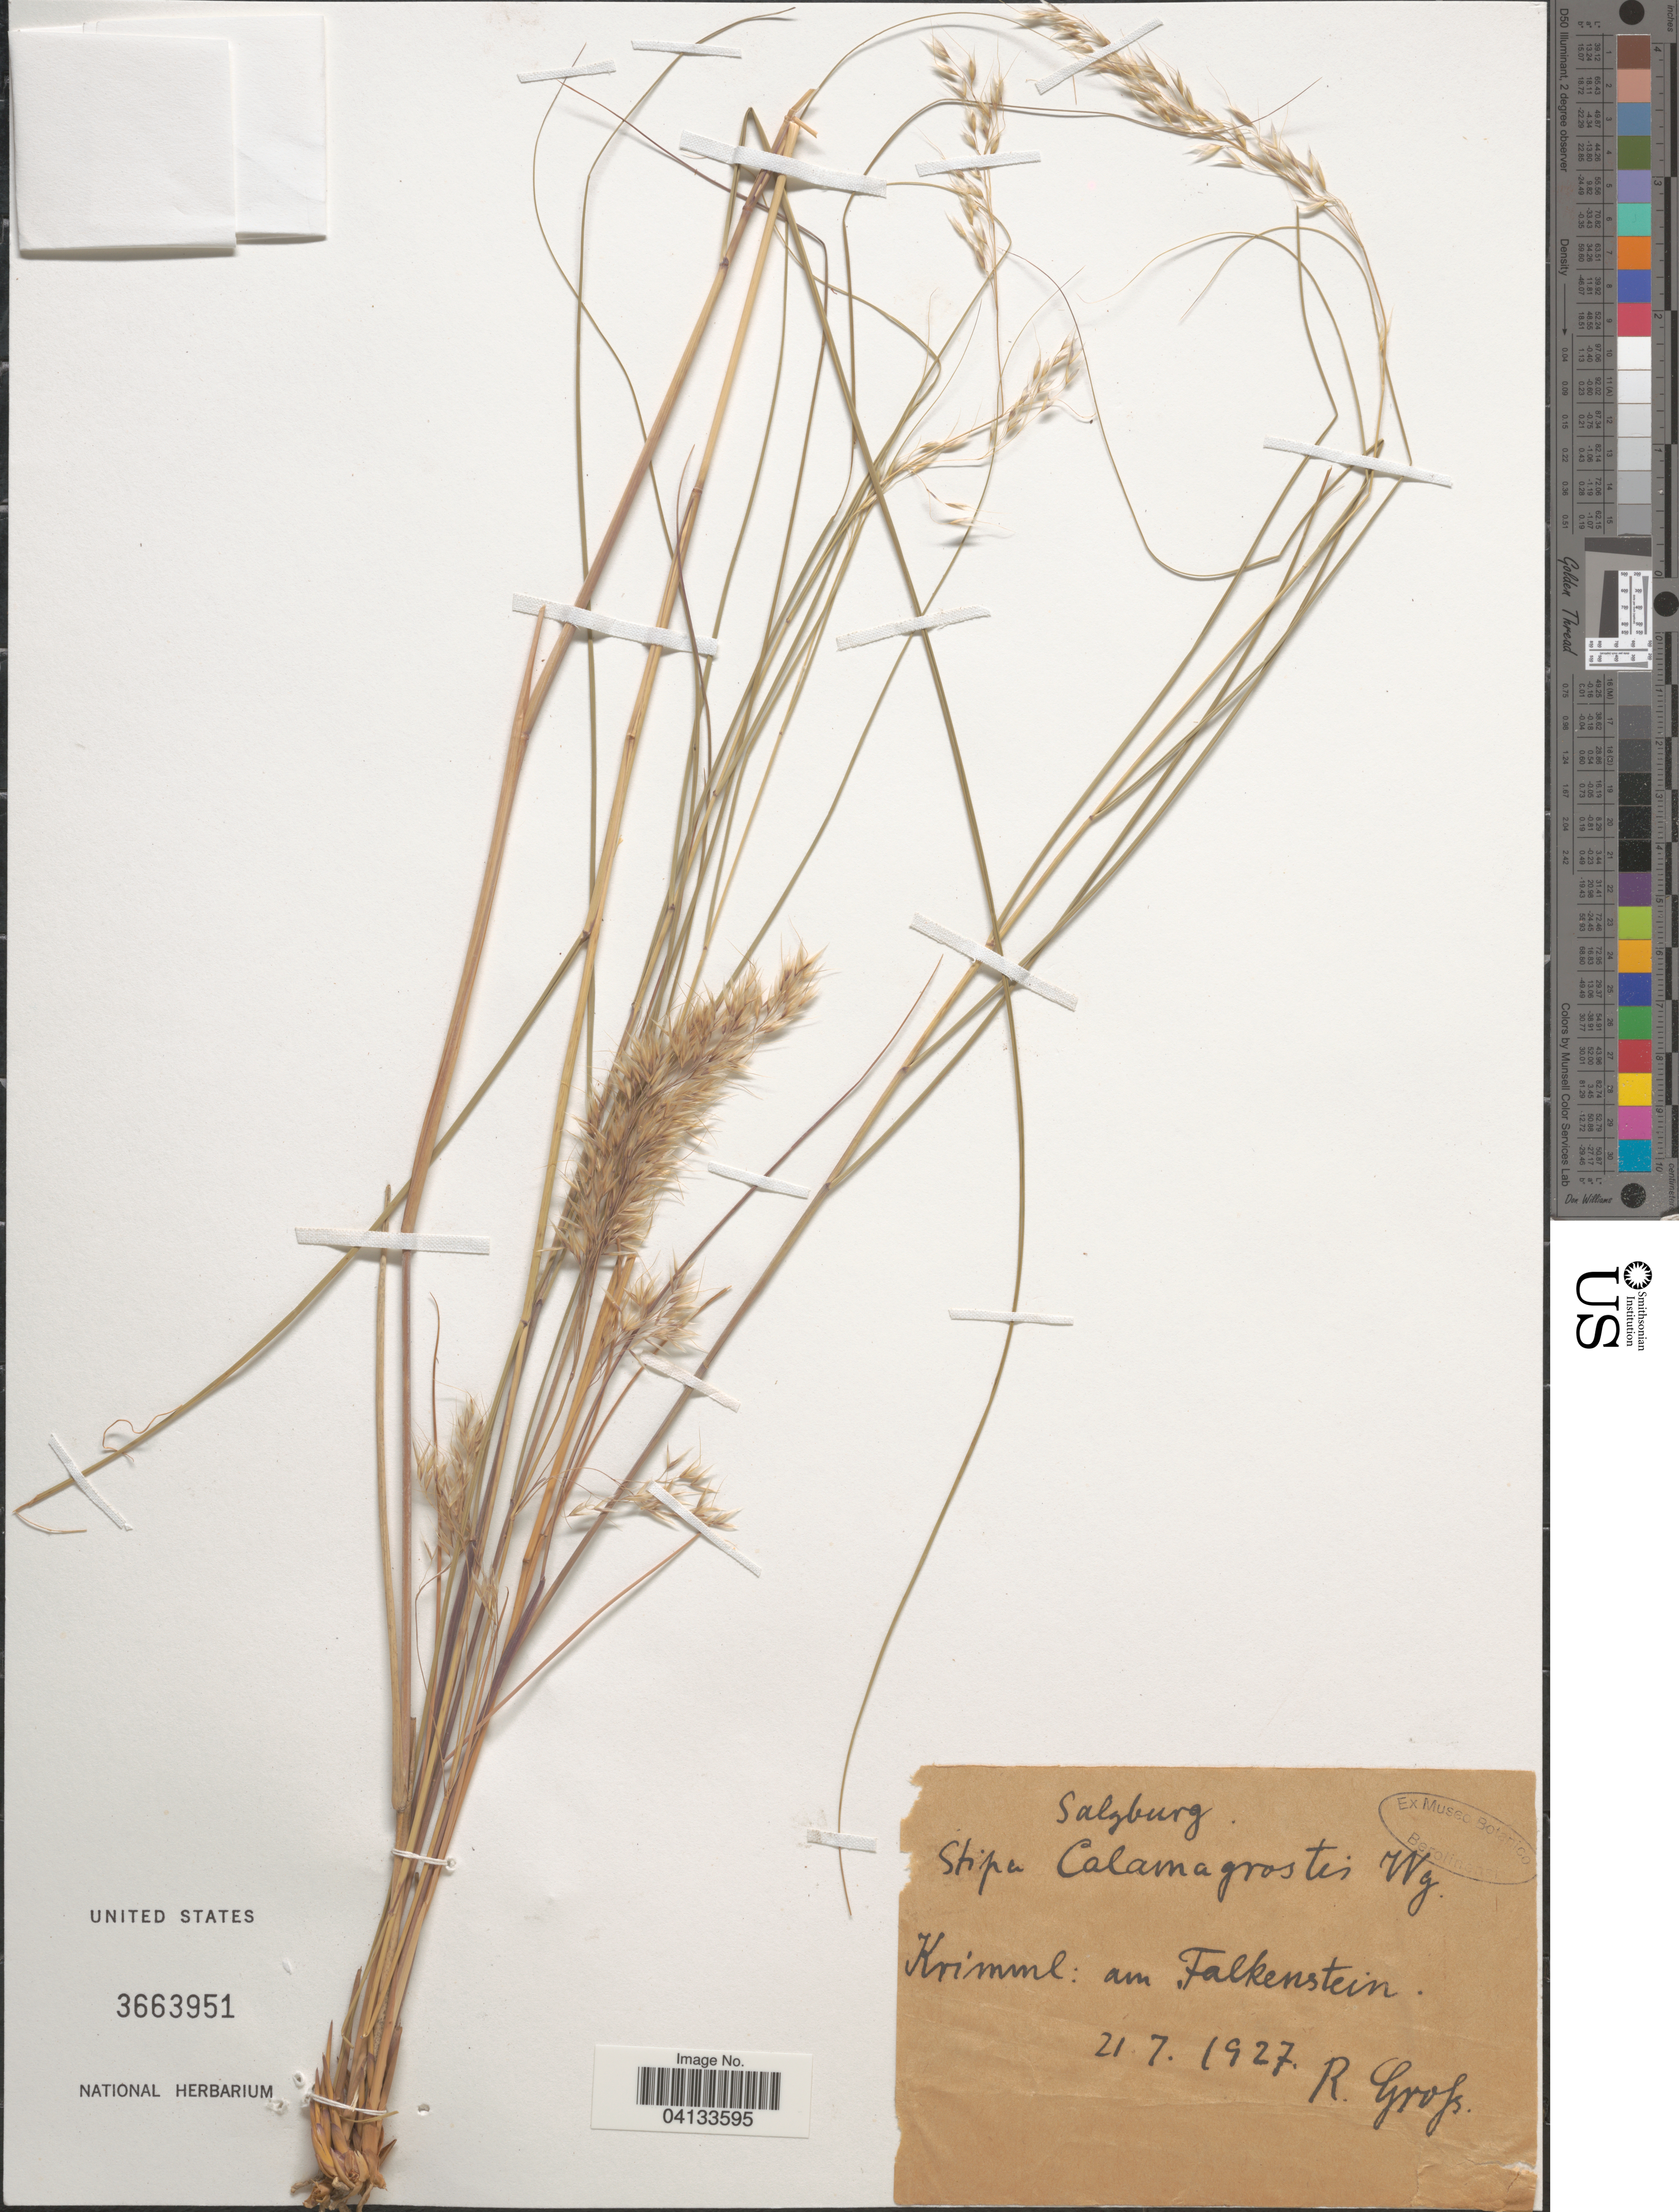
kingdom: Plantae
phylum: Tracheophyta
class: Liliopsida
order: Poales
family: Poaceae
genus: Achnatherum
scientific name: Achnatherum calamagrostis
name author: (L.) P. Beauv.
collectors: R. Gross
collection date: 1927-07-21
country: Austria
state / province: Salzburg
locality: Krimml: am Falkenstein.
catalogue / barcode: US 3663951